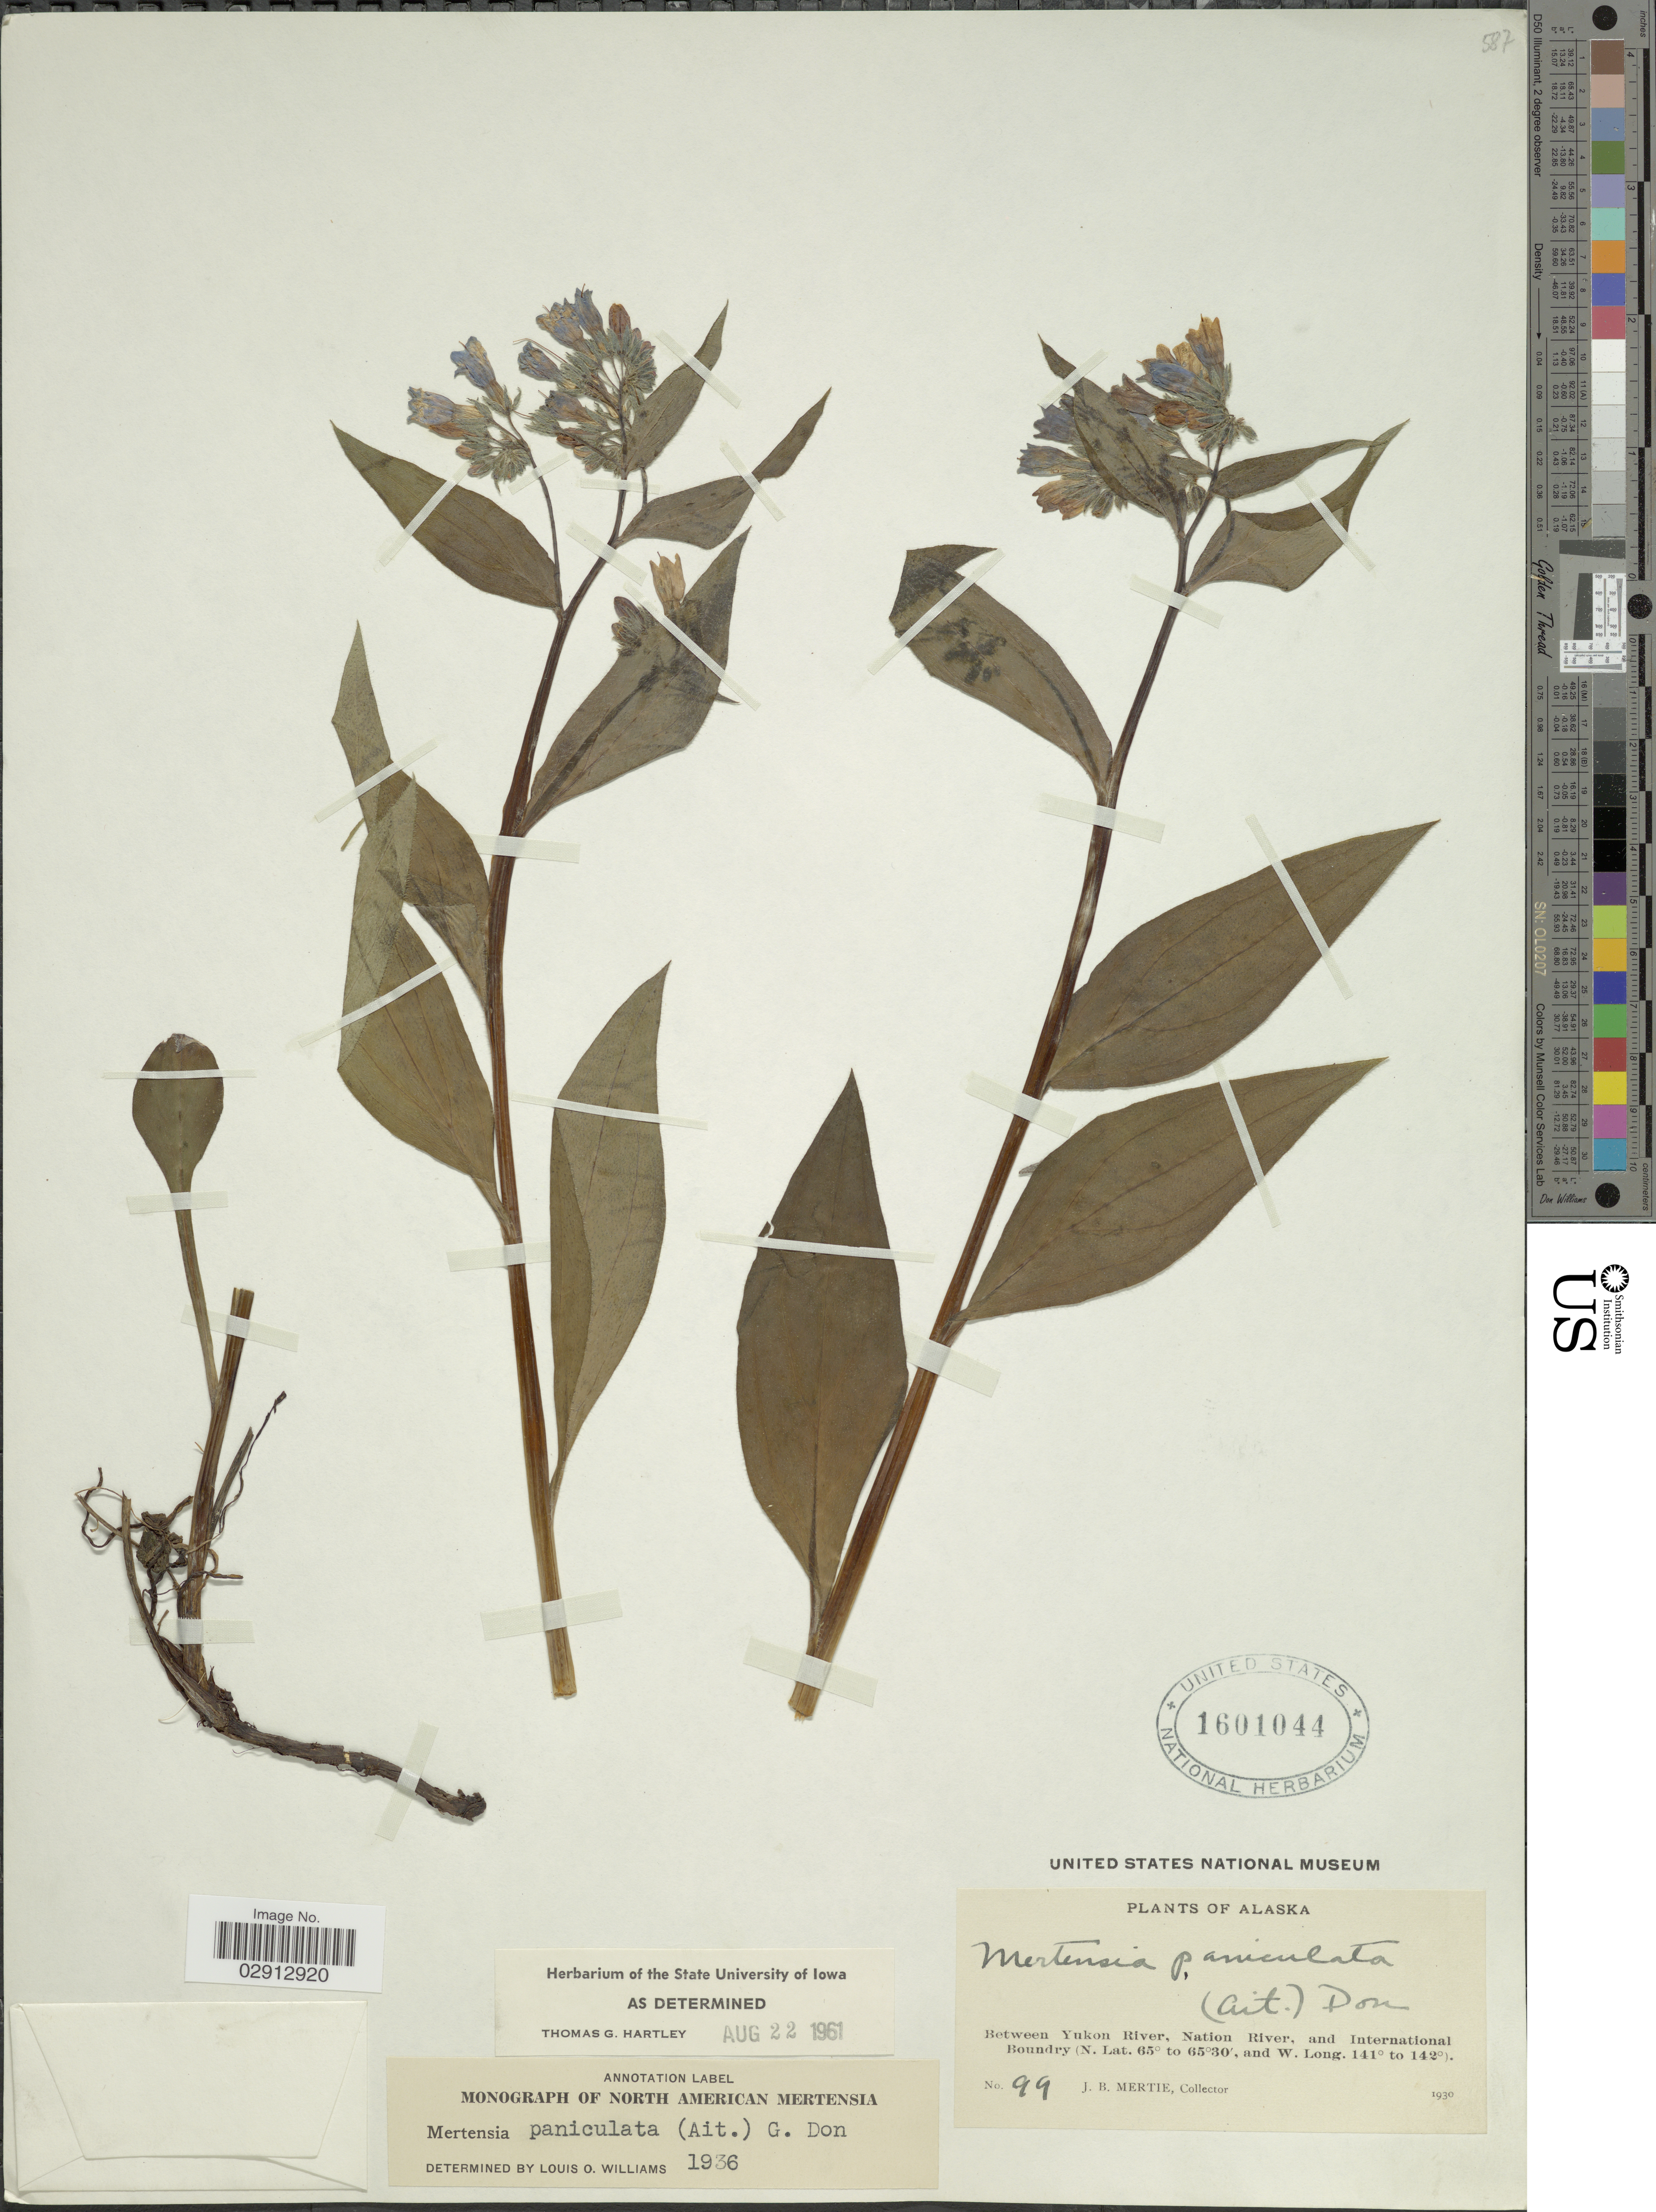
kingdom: Plantae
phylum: Tracheophyta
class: Magnoliopsida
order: Boraginales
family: Boraginaceae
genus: Mertensia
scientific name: Mertensia paniculata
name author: (Aiton) G. Don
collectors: J. Mertie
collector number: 99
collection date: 1930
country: United States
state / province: Alaska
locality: Between Yukon River, Nation River, and International Boundary.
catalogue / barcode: US 1601044